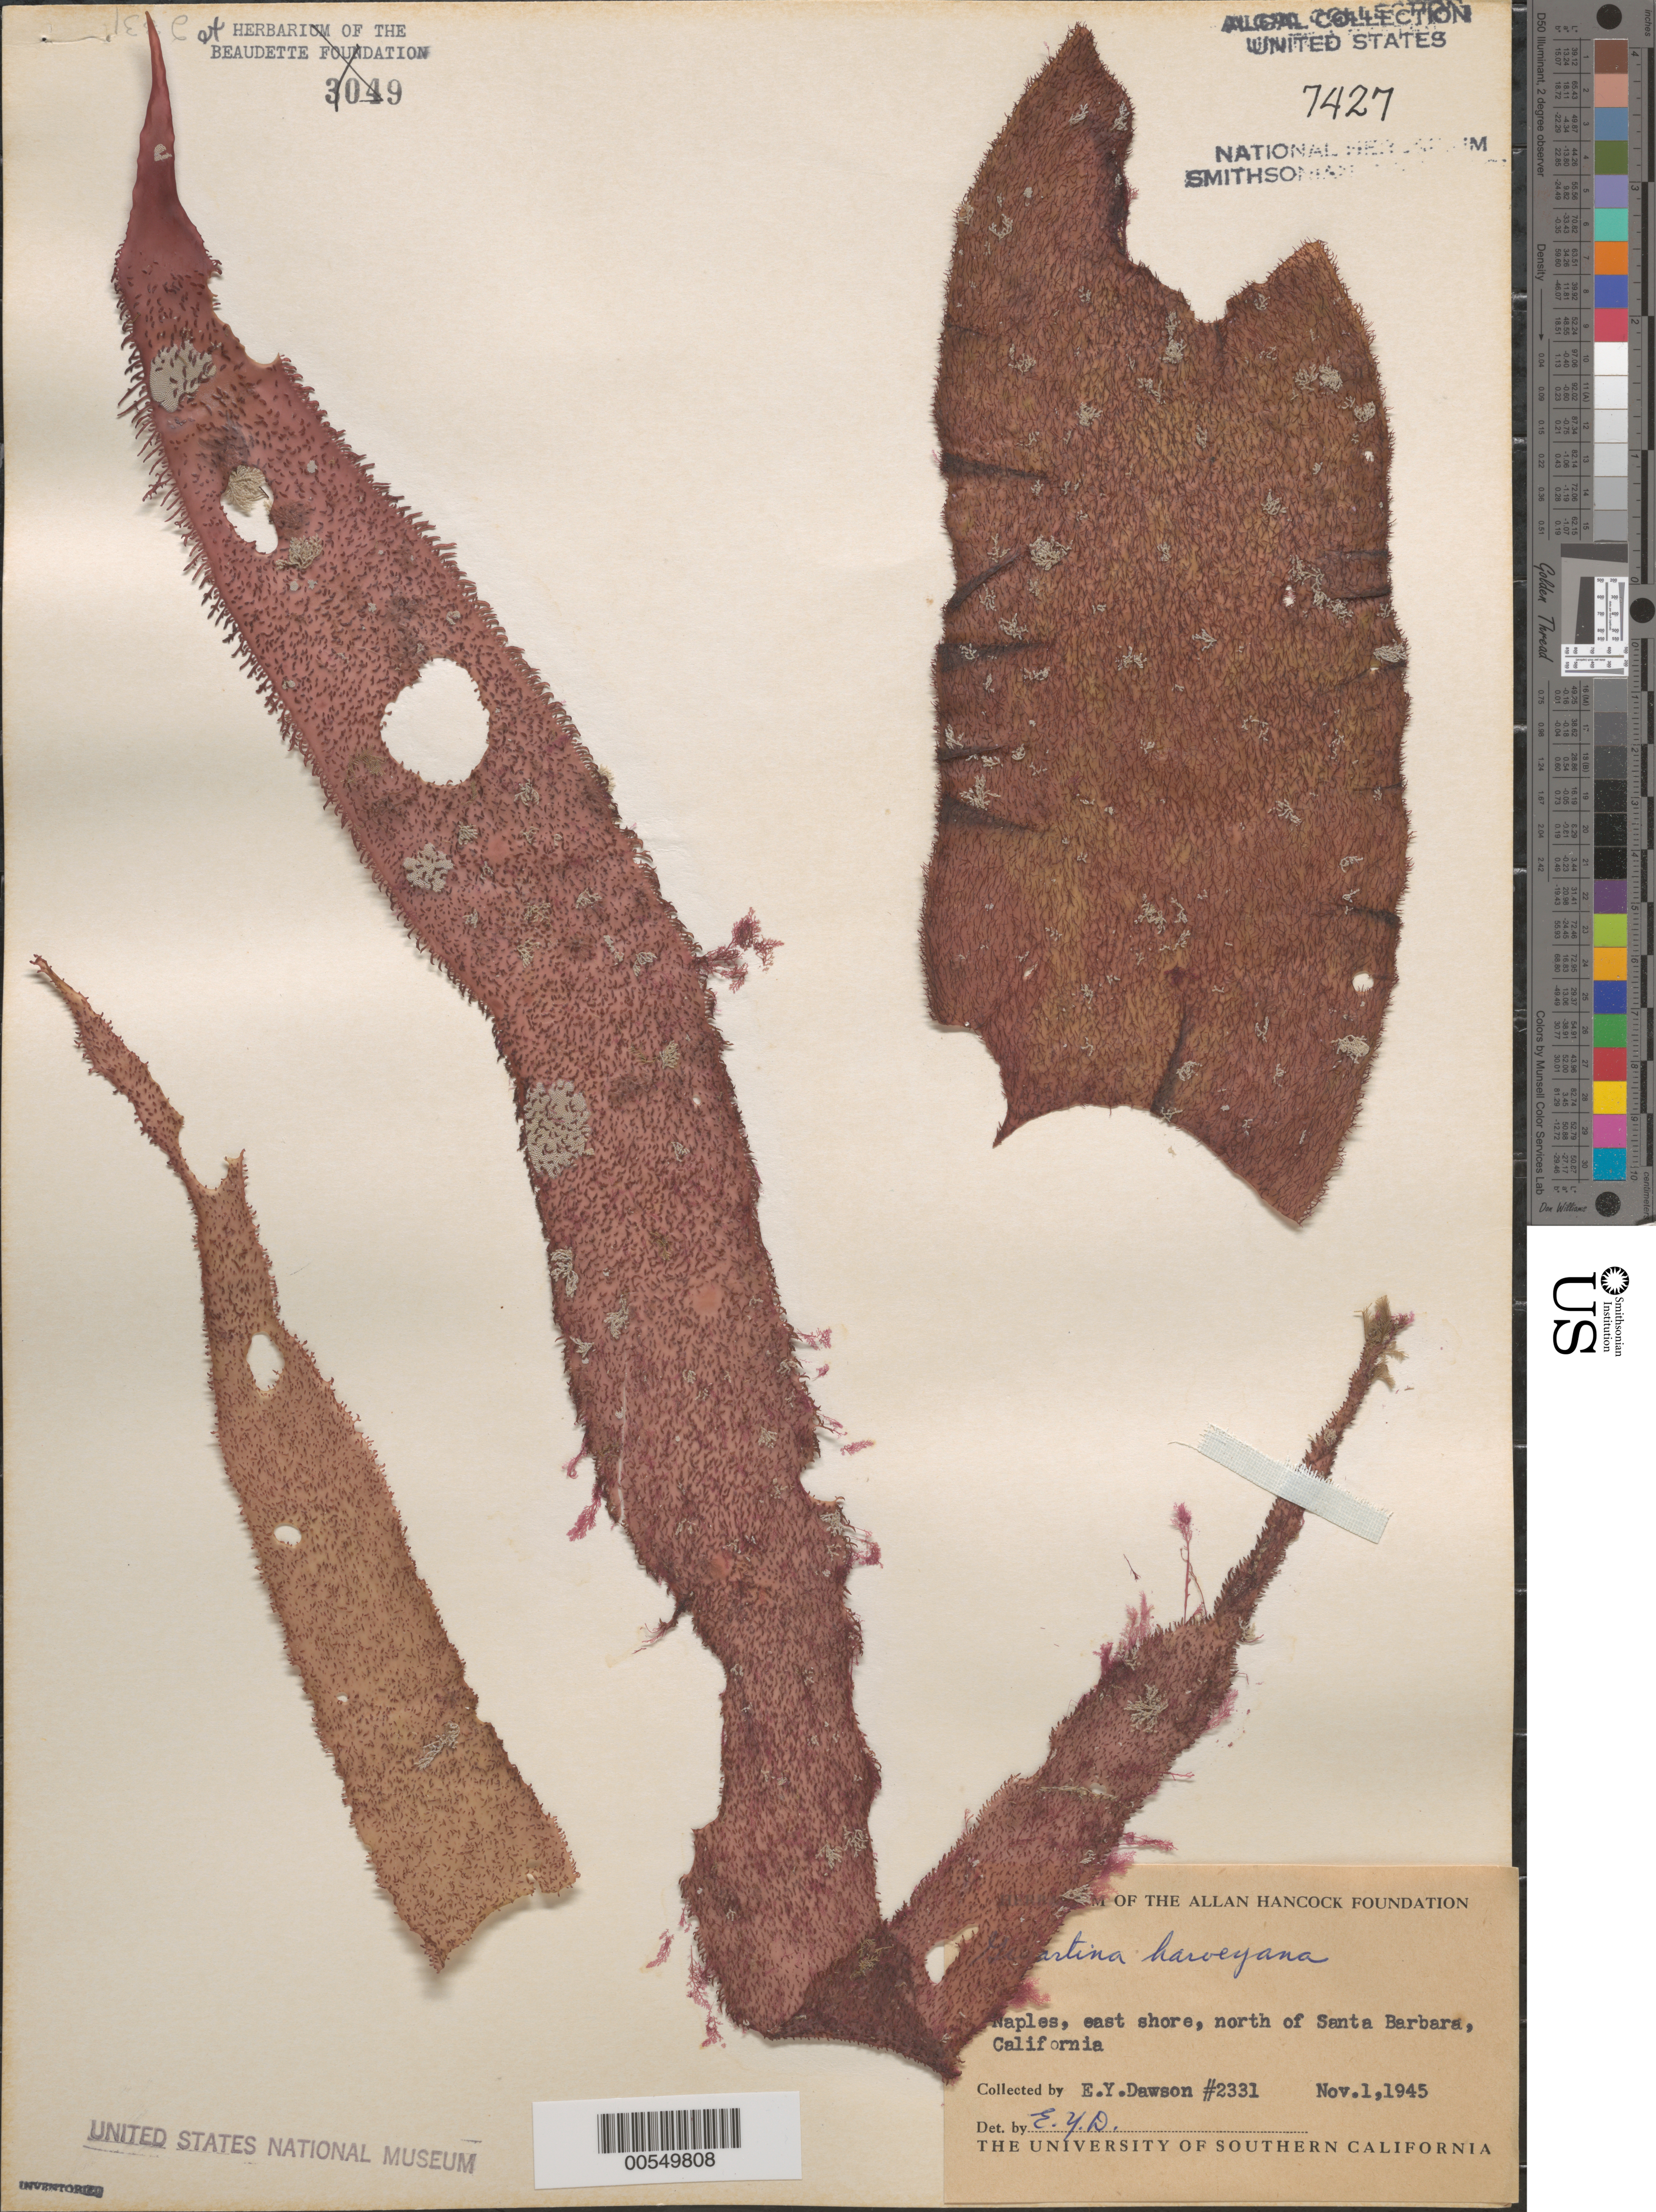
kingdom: Plantae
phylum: Rhodophyta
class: Florideophyceae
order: Gigartinales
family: Gigartinaceae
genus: Chondracanthus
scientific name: Chondracanthus harveyanus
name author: (Kütz.) Guiry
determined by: Algae name updating Project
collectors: E. Y. Dawson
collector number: EYD 2331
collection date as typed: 01 Nov 1945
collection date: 1945-11-01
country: United States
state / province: California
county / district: Santa Barbara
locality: Naples, north of Santa Barbara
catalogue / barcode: US 7427